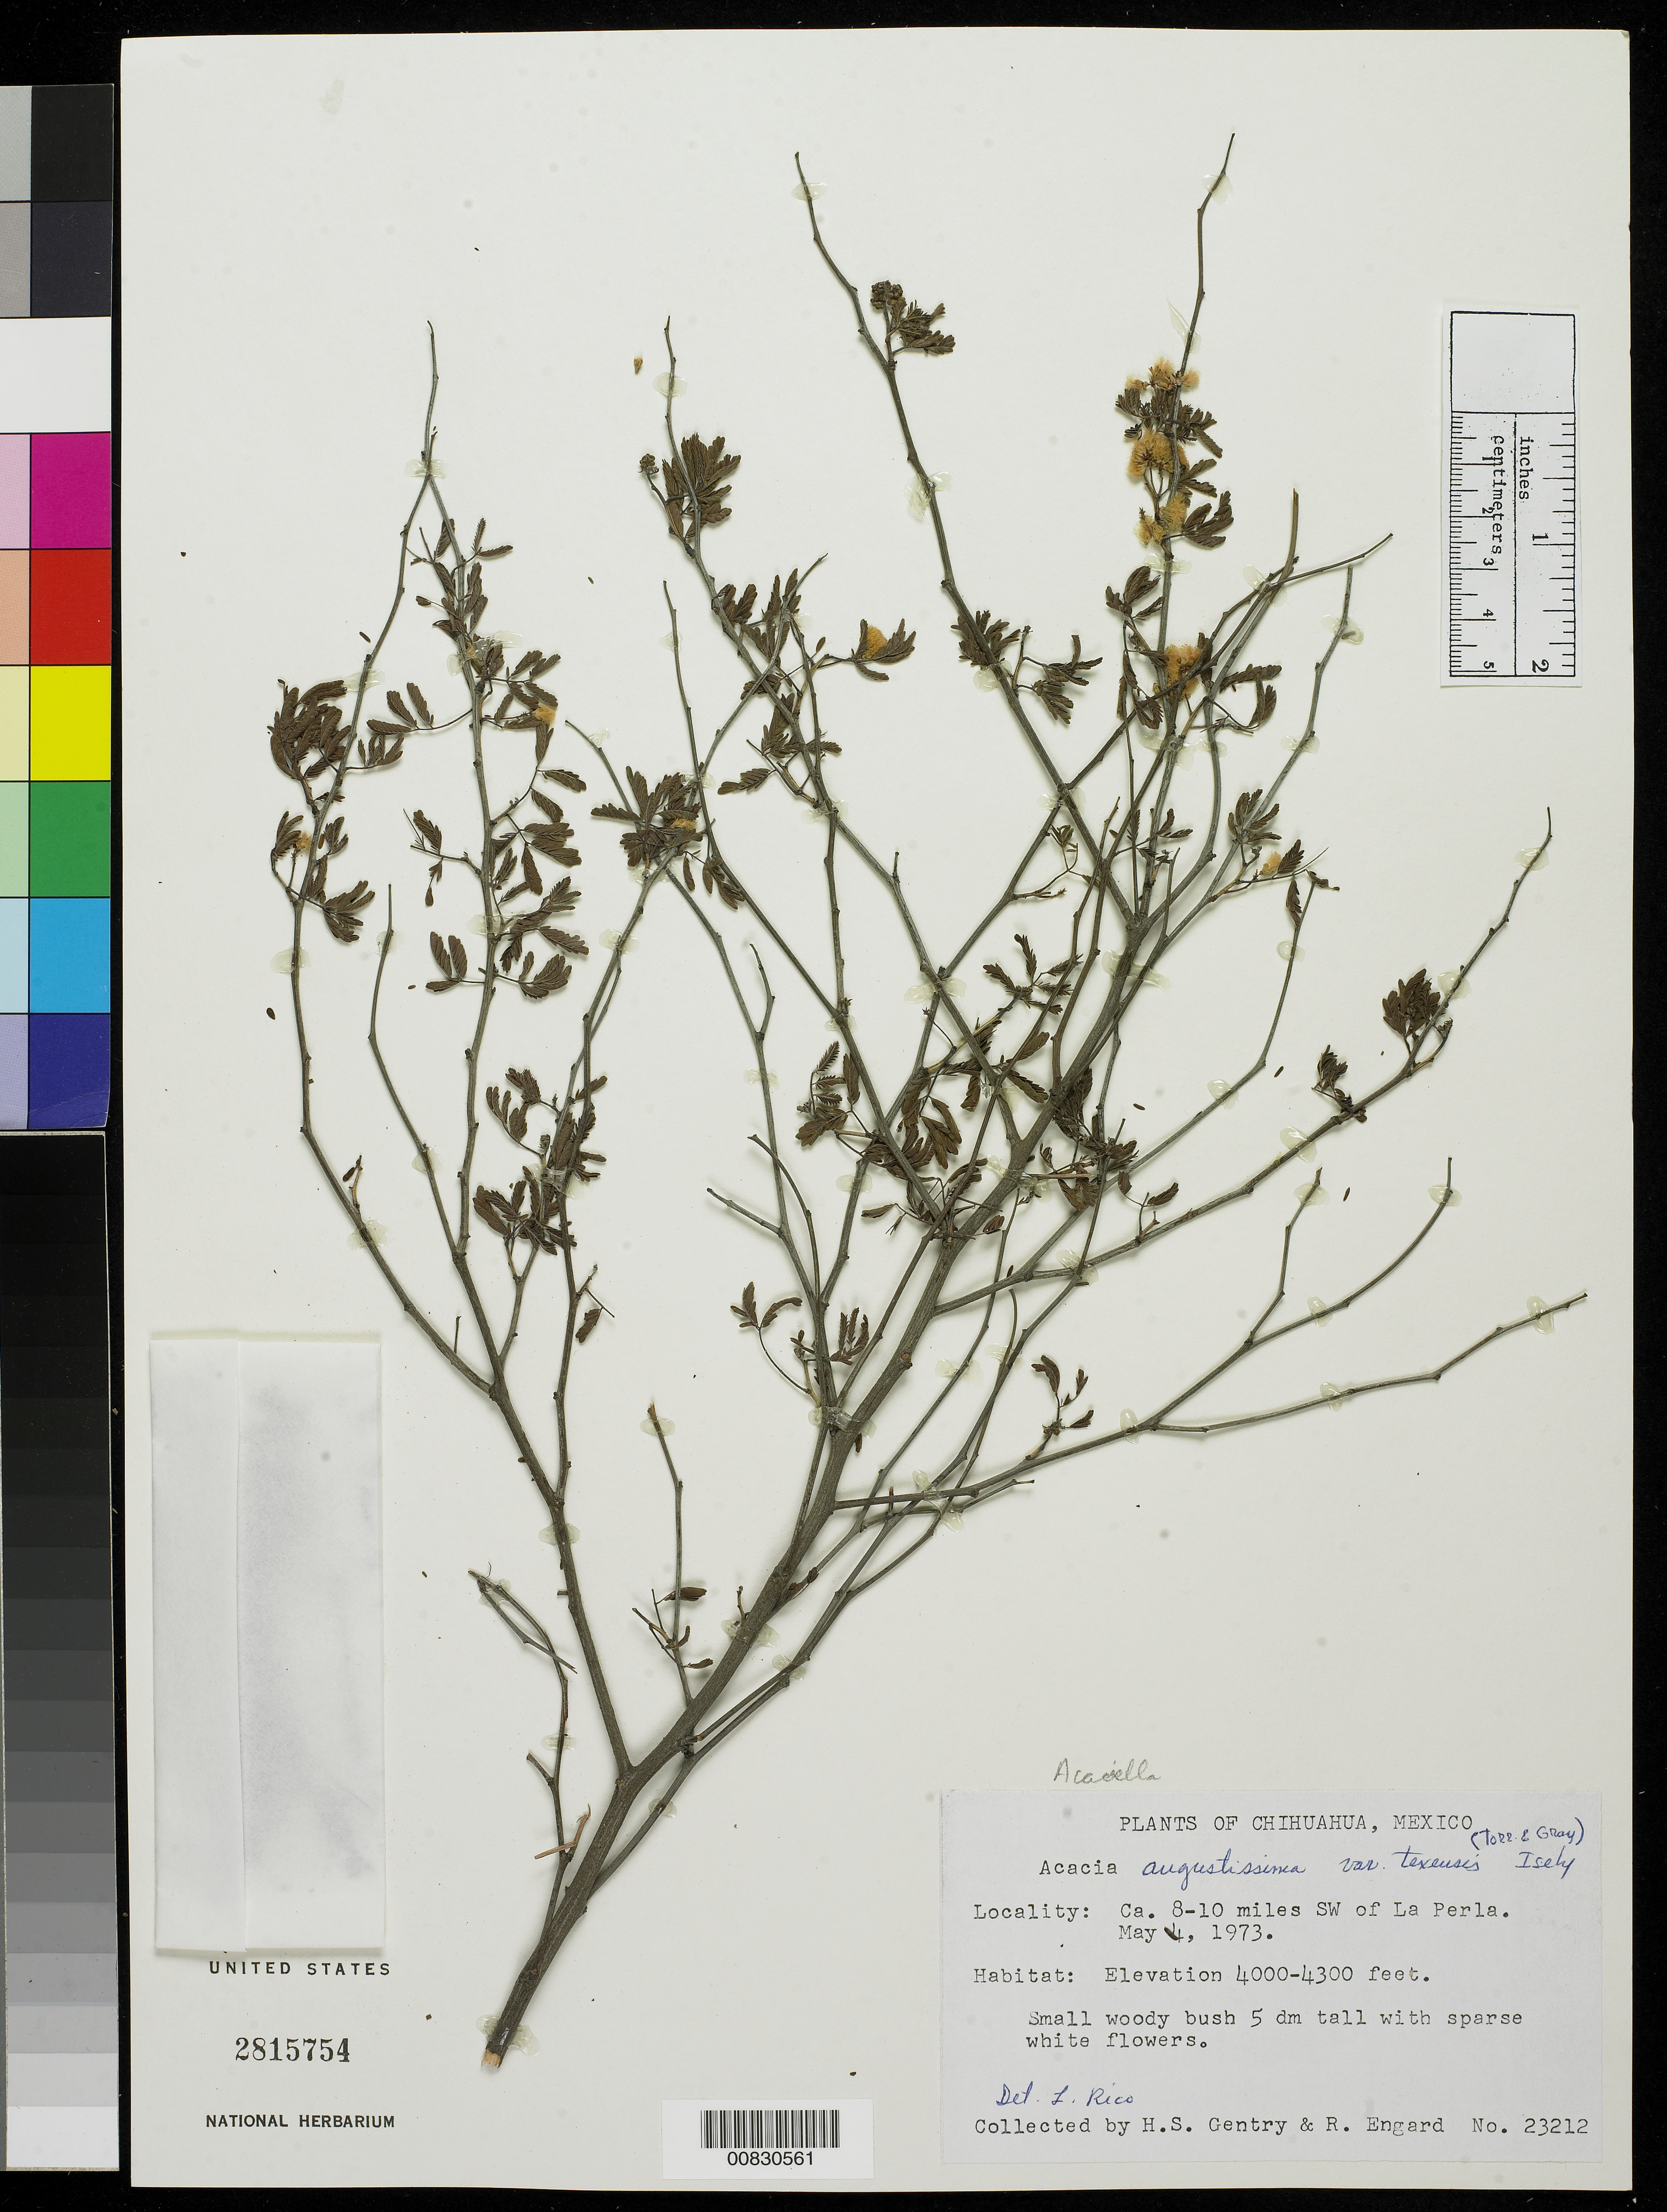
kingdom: Plantae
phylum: Tracheophyta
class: Magnoliopsida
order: Fabales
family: Fabaceae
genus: Acaciella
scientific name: Acaciella angustissima var. texensis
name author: (Nutt. ex Torr. & A. Gray) L. Rico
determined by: Strong, M. T., (US), Smithsonian Institution - National Museum of Natural History (UNITED STATES)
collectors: H. S. Gentry & R. Engard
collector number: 23212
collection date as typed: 04 May 1973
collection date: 1973-05-04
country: Mexico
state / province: Chihuahua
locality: Ca. 8-10 miles SW of La Perla, Chihuahua.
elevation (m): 1219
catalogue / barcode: US 2815754